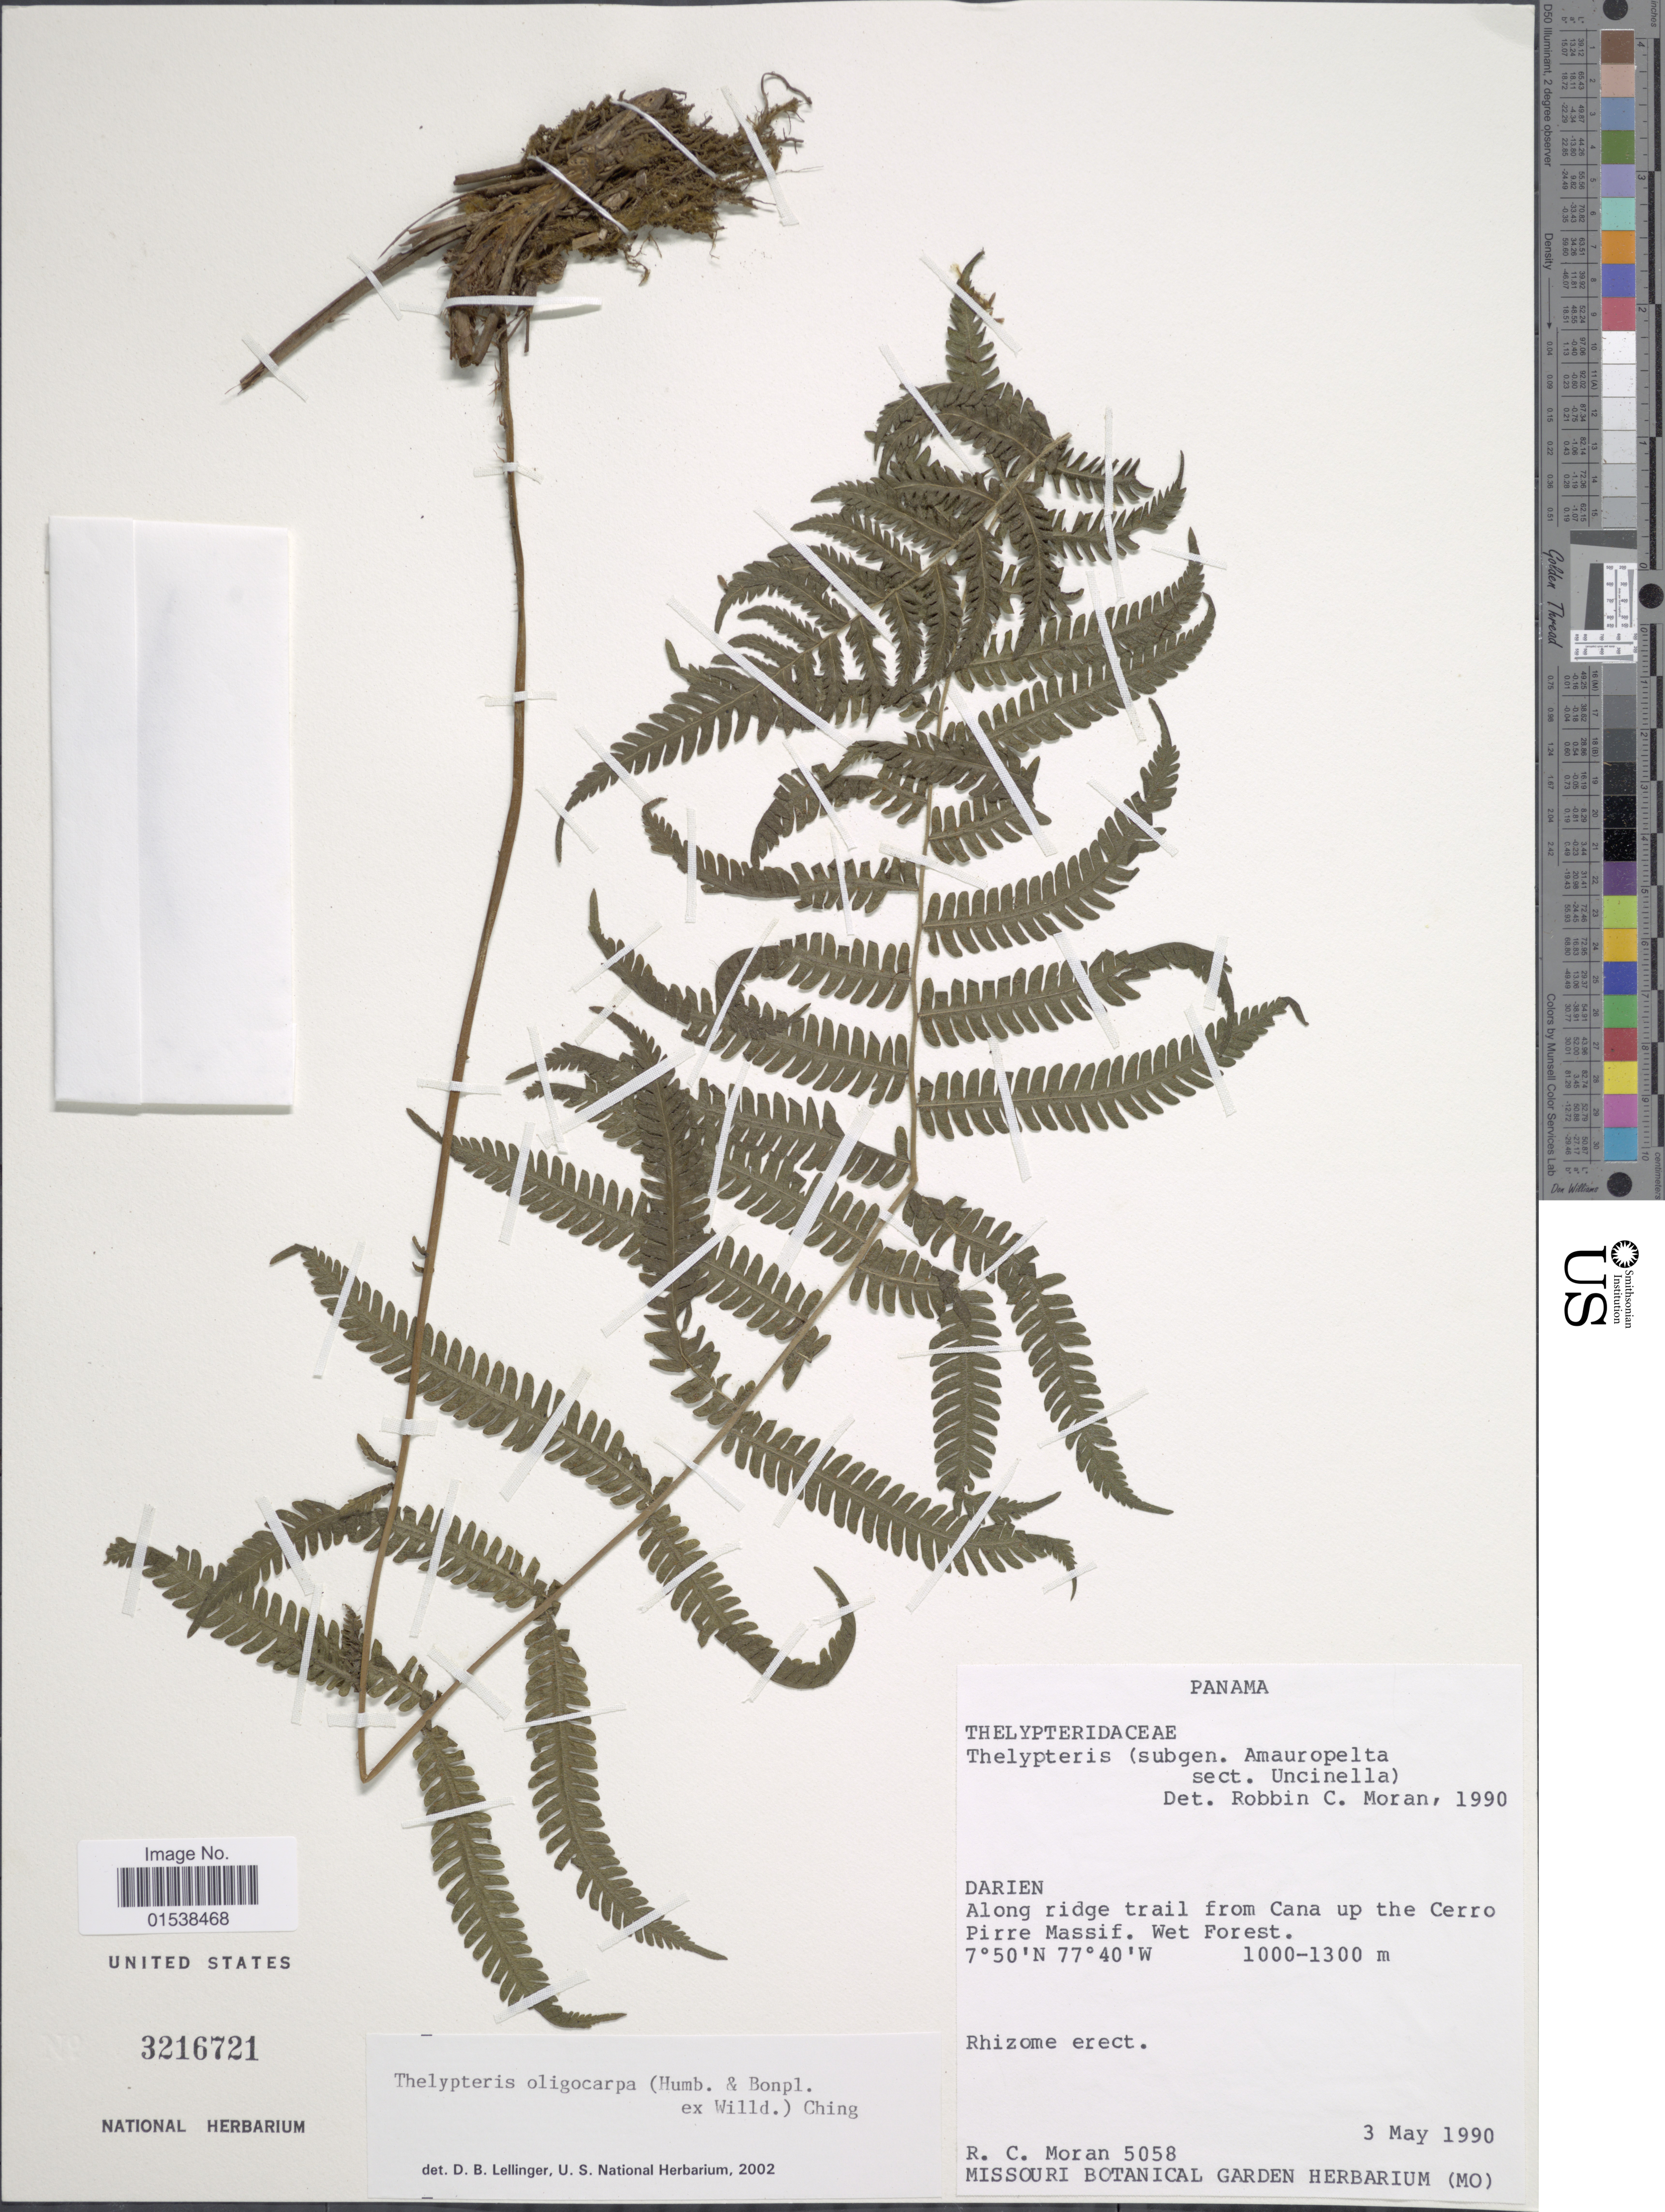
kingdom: Plantae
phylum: Tracheophyta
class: Polypodiopsida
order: Polypodiales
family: Thelypteridaceae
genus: Amauropelta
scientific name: Amauropelta oligocarpa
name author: (Humb. & Bonpl. ex Willd.) Pic. Serm.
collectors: R. C. Moran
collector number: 5058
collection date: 1990-05-03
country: Panama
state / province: Darién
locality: Along riadge trail from Cana up the Cerro Pirre Massif, wet forest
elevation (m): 1000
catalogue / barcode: US 3216721